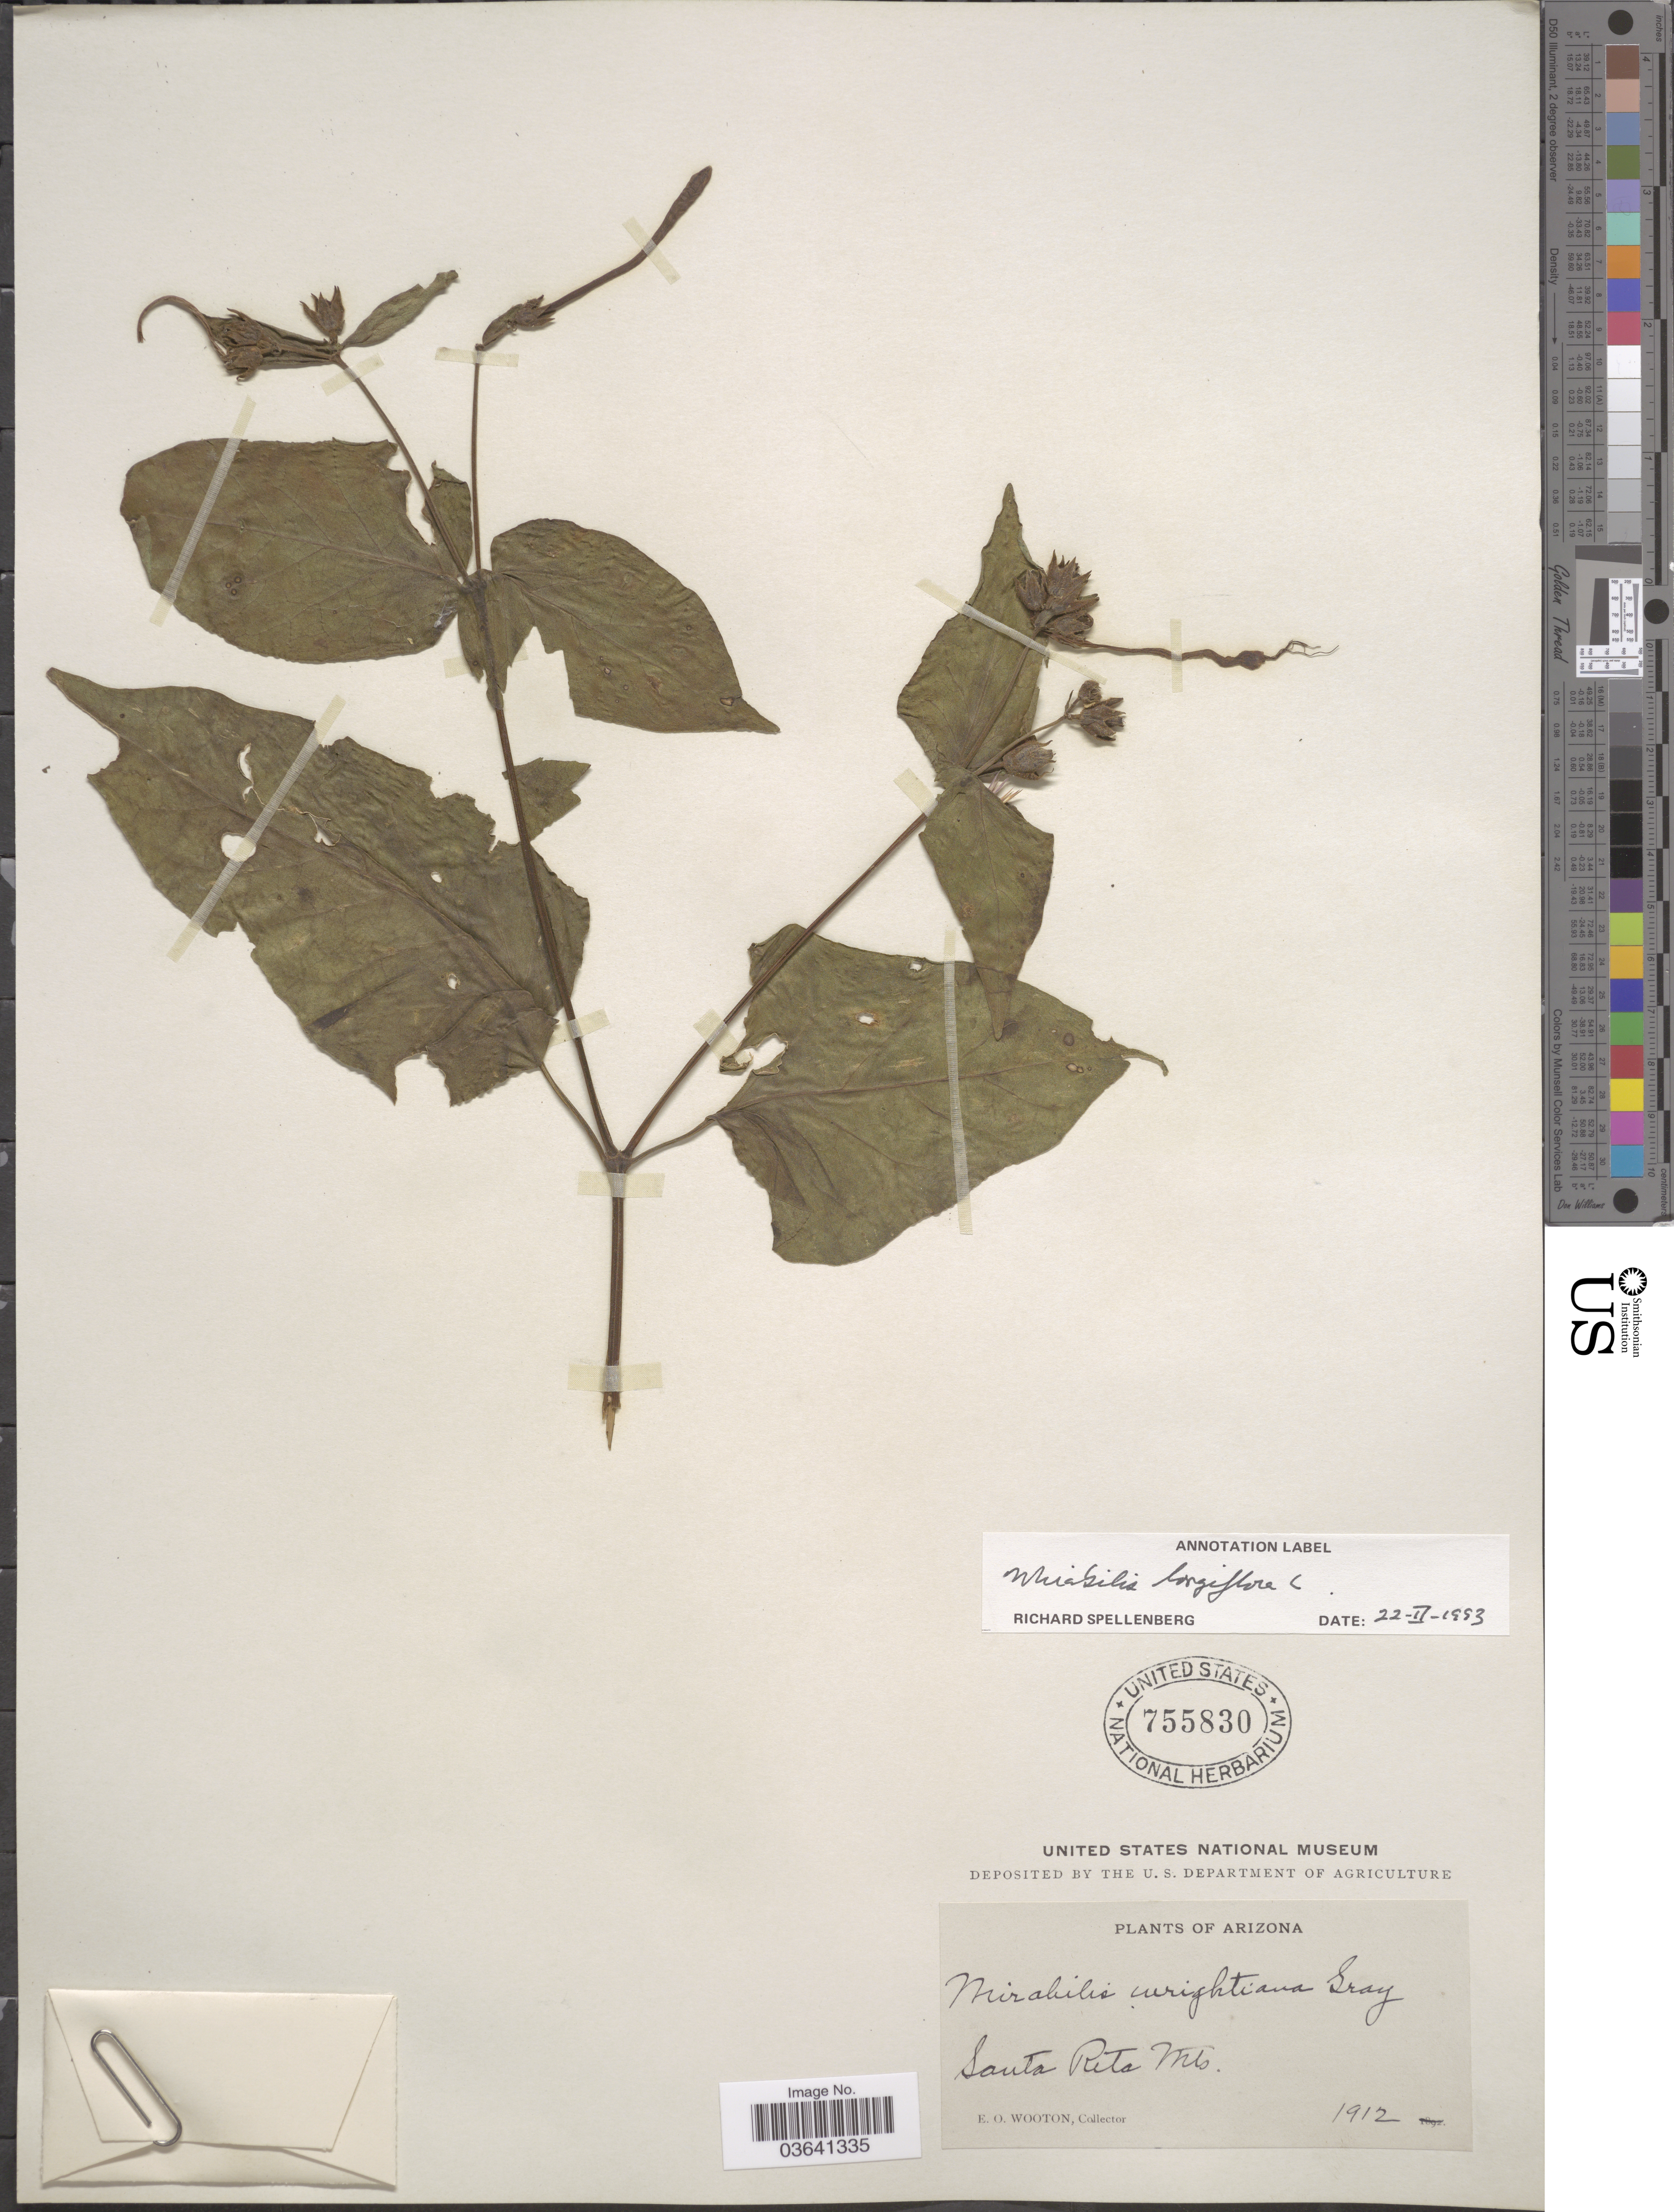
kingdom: Plantae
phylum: Tracheophyta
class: Magnoliopsida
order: Caryophyllales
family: Nyctaginaceae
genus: Mirabilis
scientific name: Mirabilis wrightiana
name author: A. Gray & Britton ex Kearney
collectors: E. O. Wooton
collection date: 1912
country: United States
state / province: Arizona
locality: Santa Rita Mts.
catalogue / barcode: US 755830